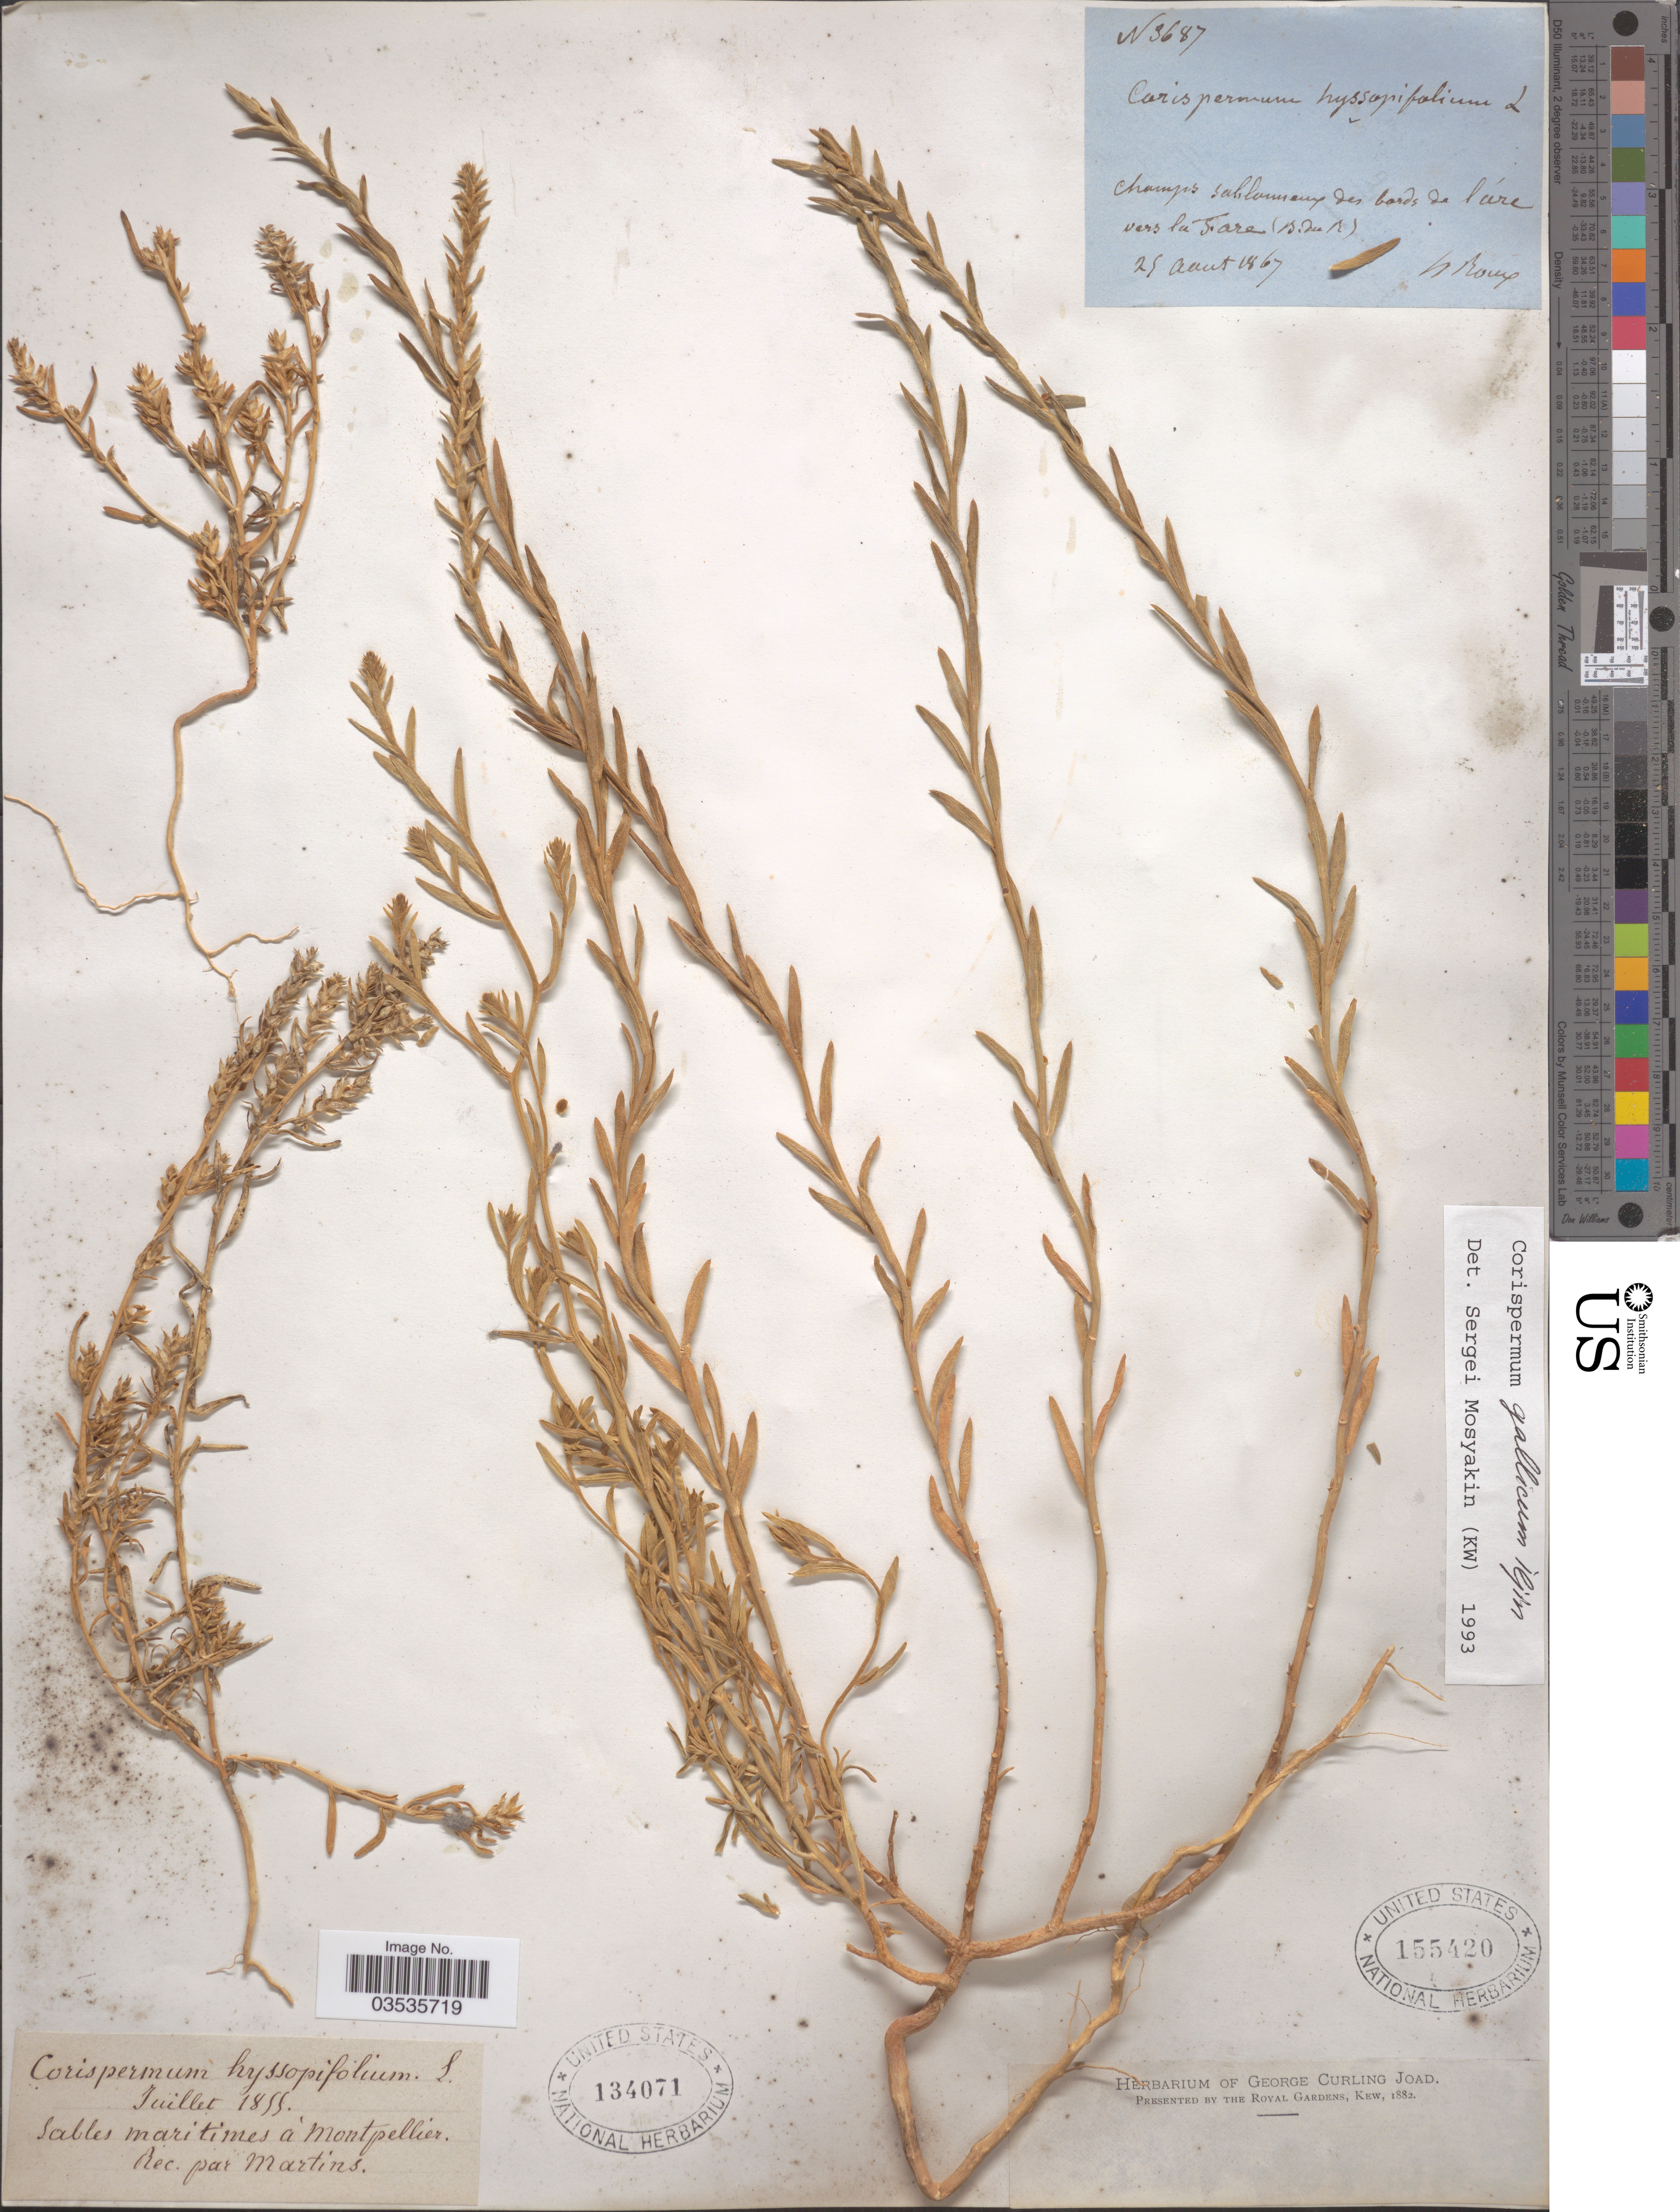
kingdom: Plantae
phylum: Tracheophyta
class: Magnoliopsida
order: Caryophyllales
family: Amaranthaceae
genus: Corispermum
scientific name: Corispermum gallicum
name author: Iljin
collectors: -. Martins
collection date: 1855-07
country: France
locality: Sables maritimes á Montpellier.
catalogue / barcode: US 134071